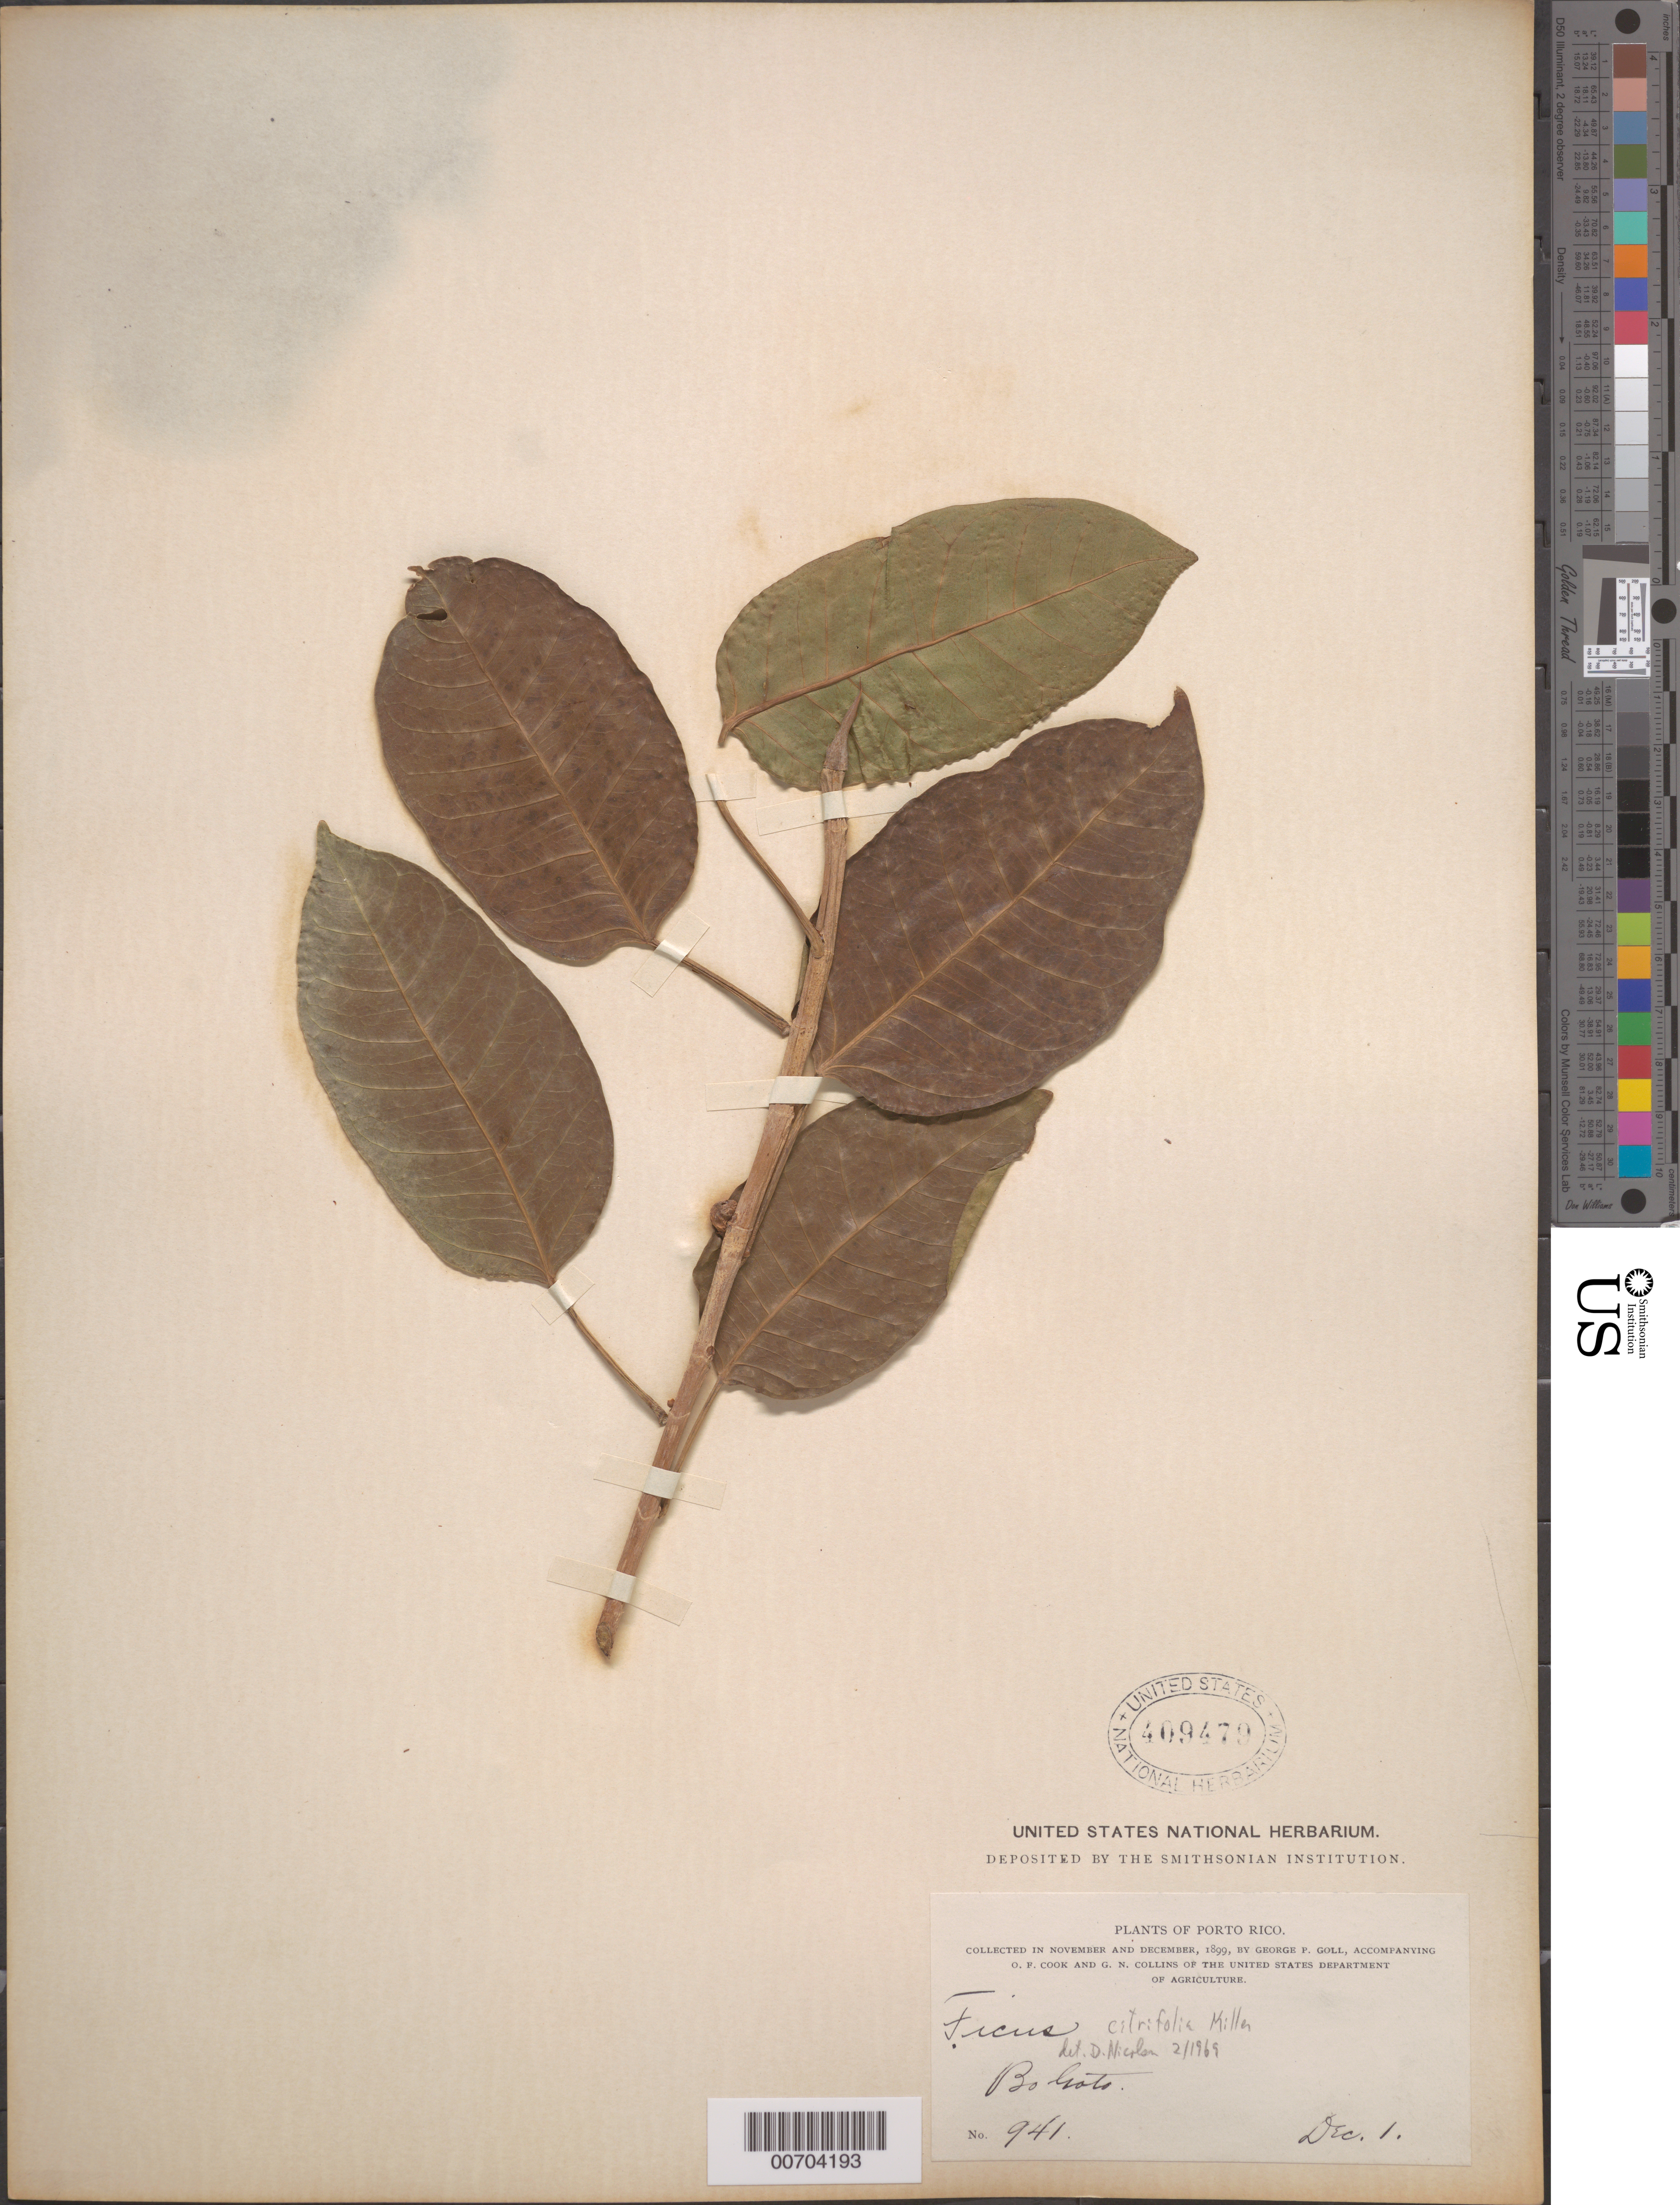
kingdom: Plantae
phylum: Tracheophyta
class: Magnoliopsida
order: Rosales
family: Moraceae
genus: Ficus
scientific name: Ficus citrifolia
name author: Mill.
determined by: Nicolson, Dan H.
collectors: G. Goll, O. F. Cook & G. Collins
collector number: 941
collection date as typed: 01 Dec 1899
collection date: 1899-12-01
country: Puerto Rico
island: Greater Antilles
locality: Bohato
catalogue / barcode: US 409479